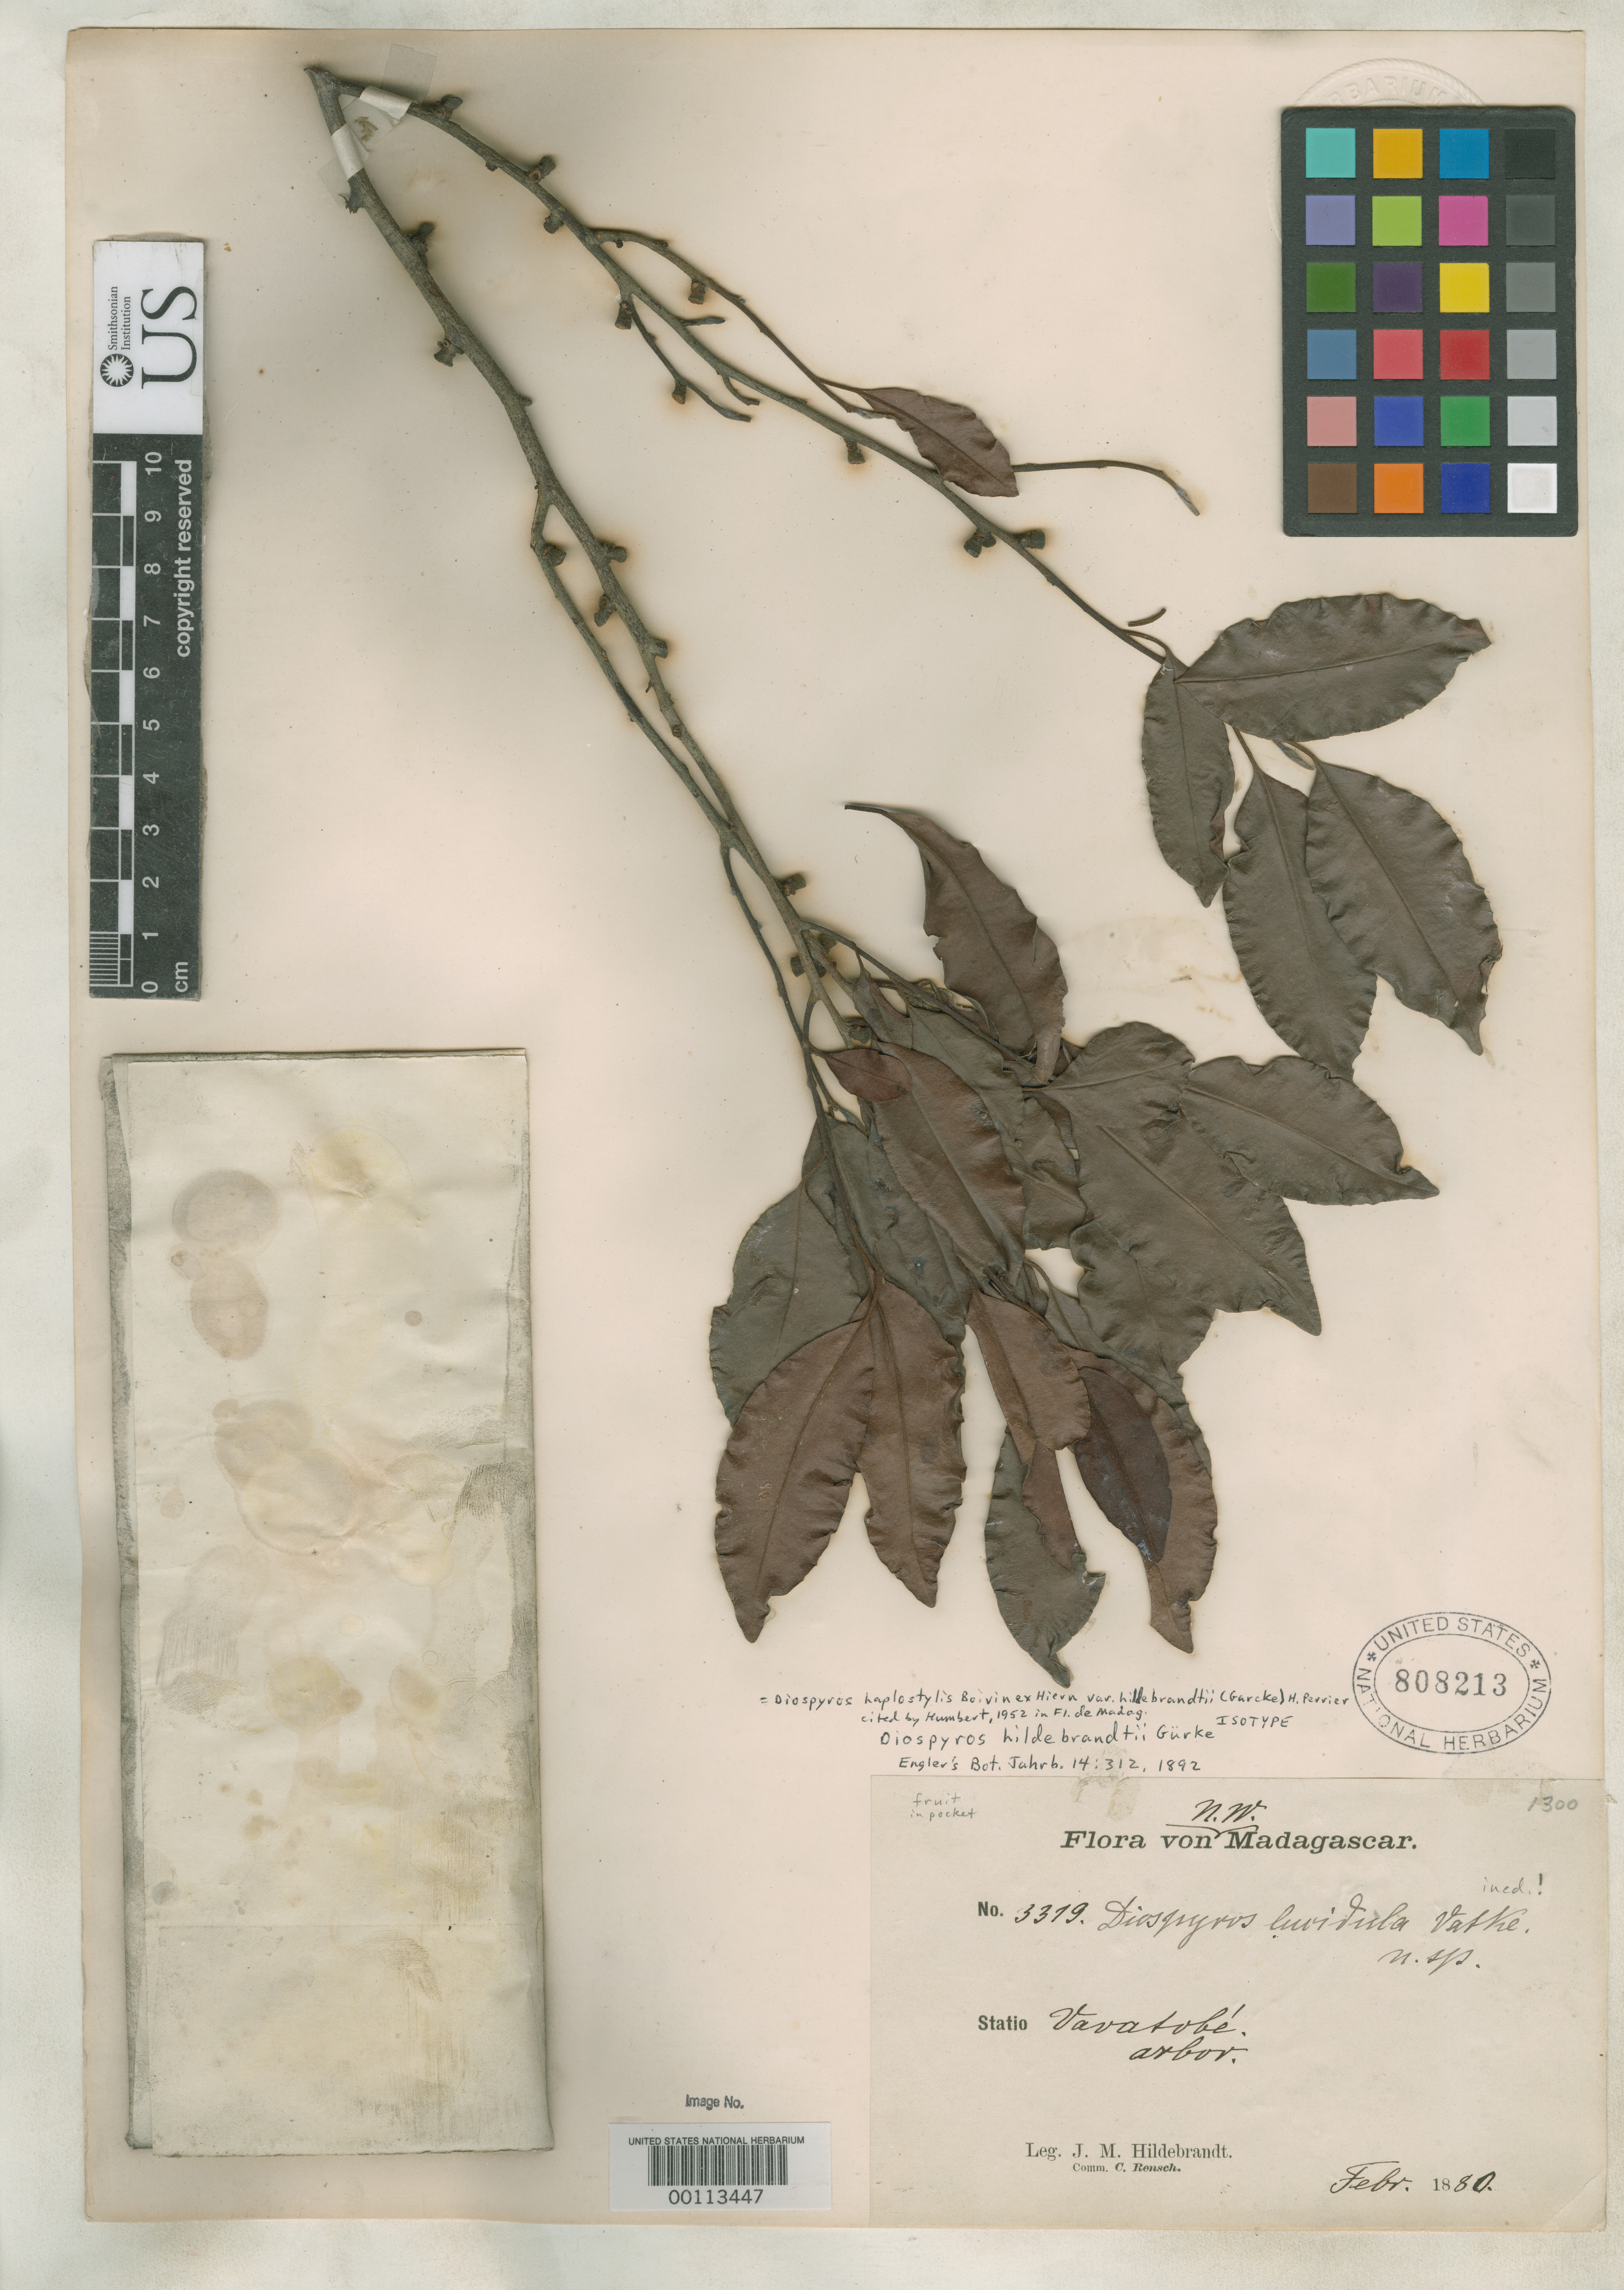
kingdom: Plantae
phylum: Tracheophyta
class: Magnoliopsida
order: Ericales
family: Ebenaceae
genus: Diospyros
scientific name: Diospyros hildebrandtii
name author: Garcke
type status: Isotype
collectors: J. Hildebrandt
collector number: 3379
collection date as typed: Feb 1880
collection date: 1880-02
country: Madagascar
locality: Vondrozo.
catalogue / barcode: US 808213